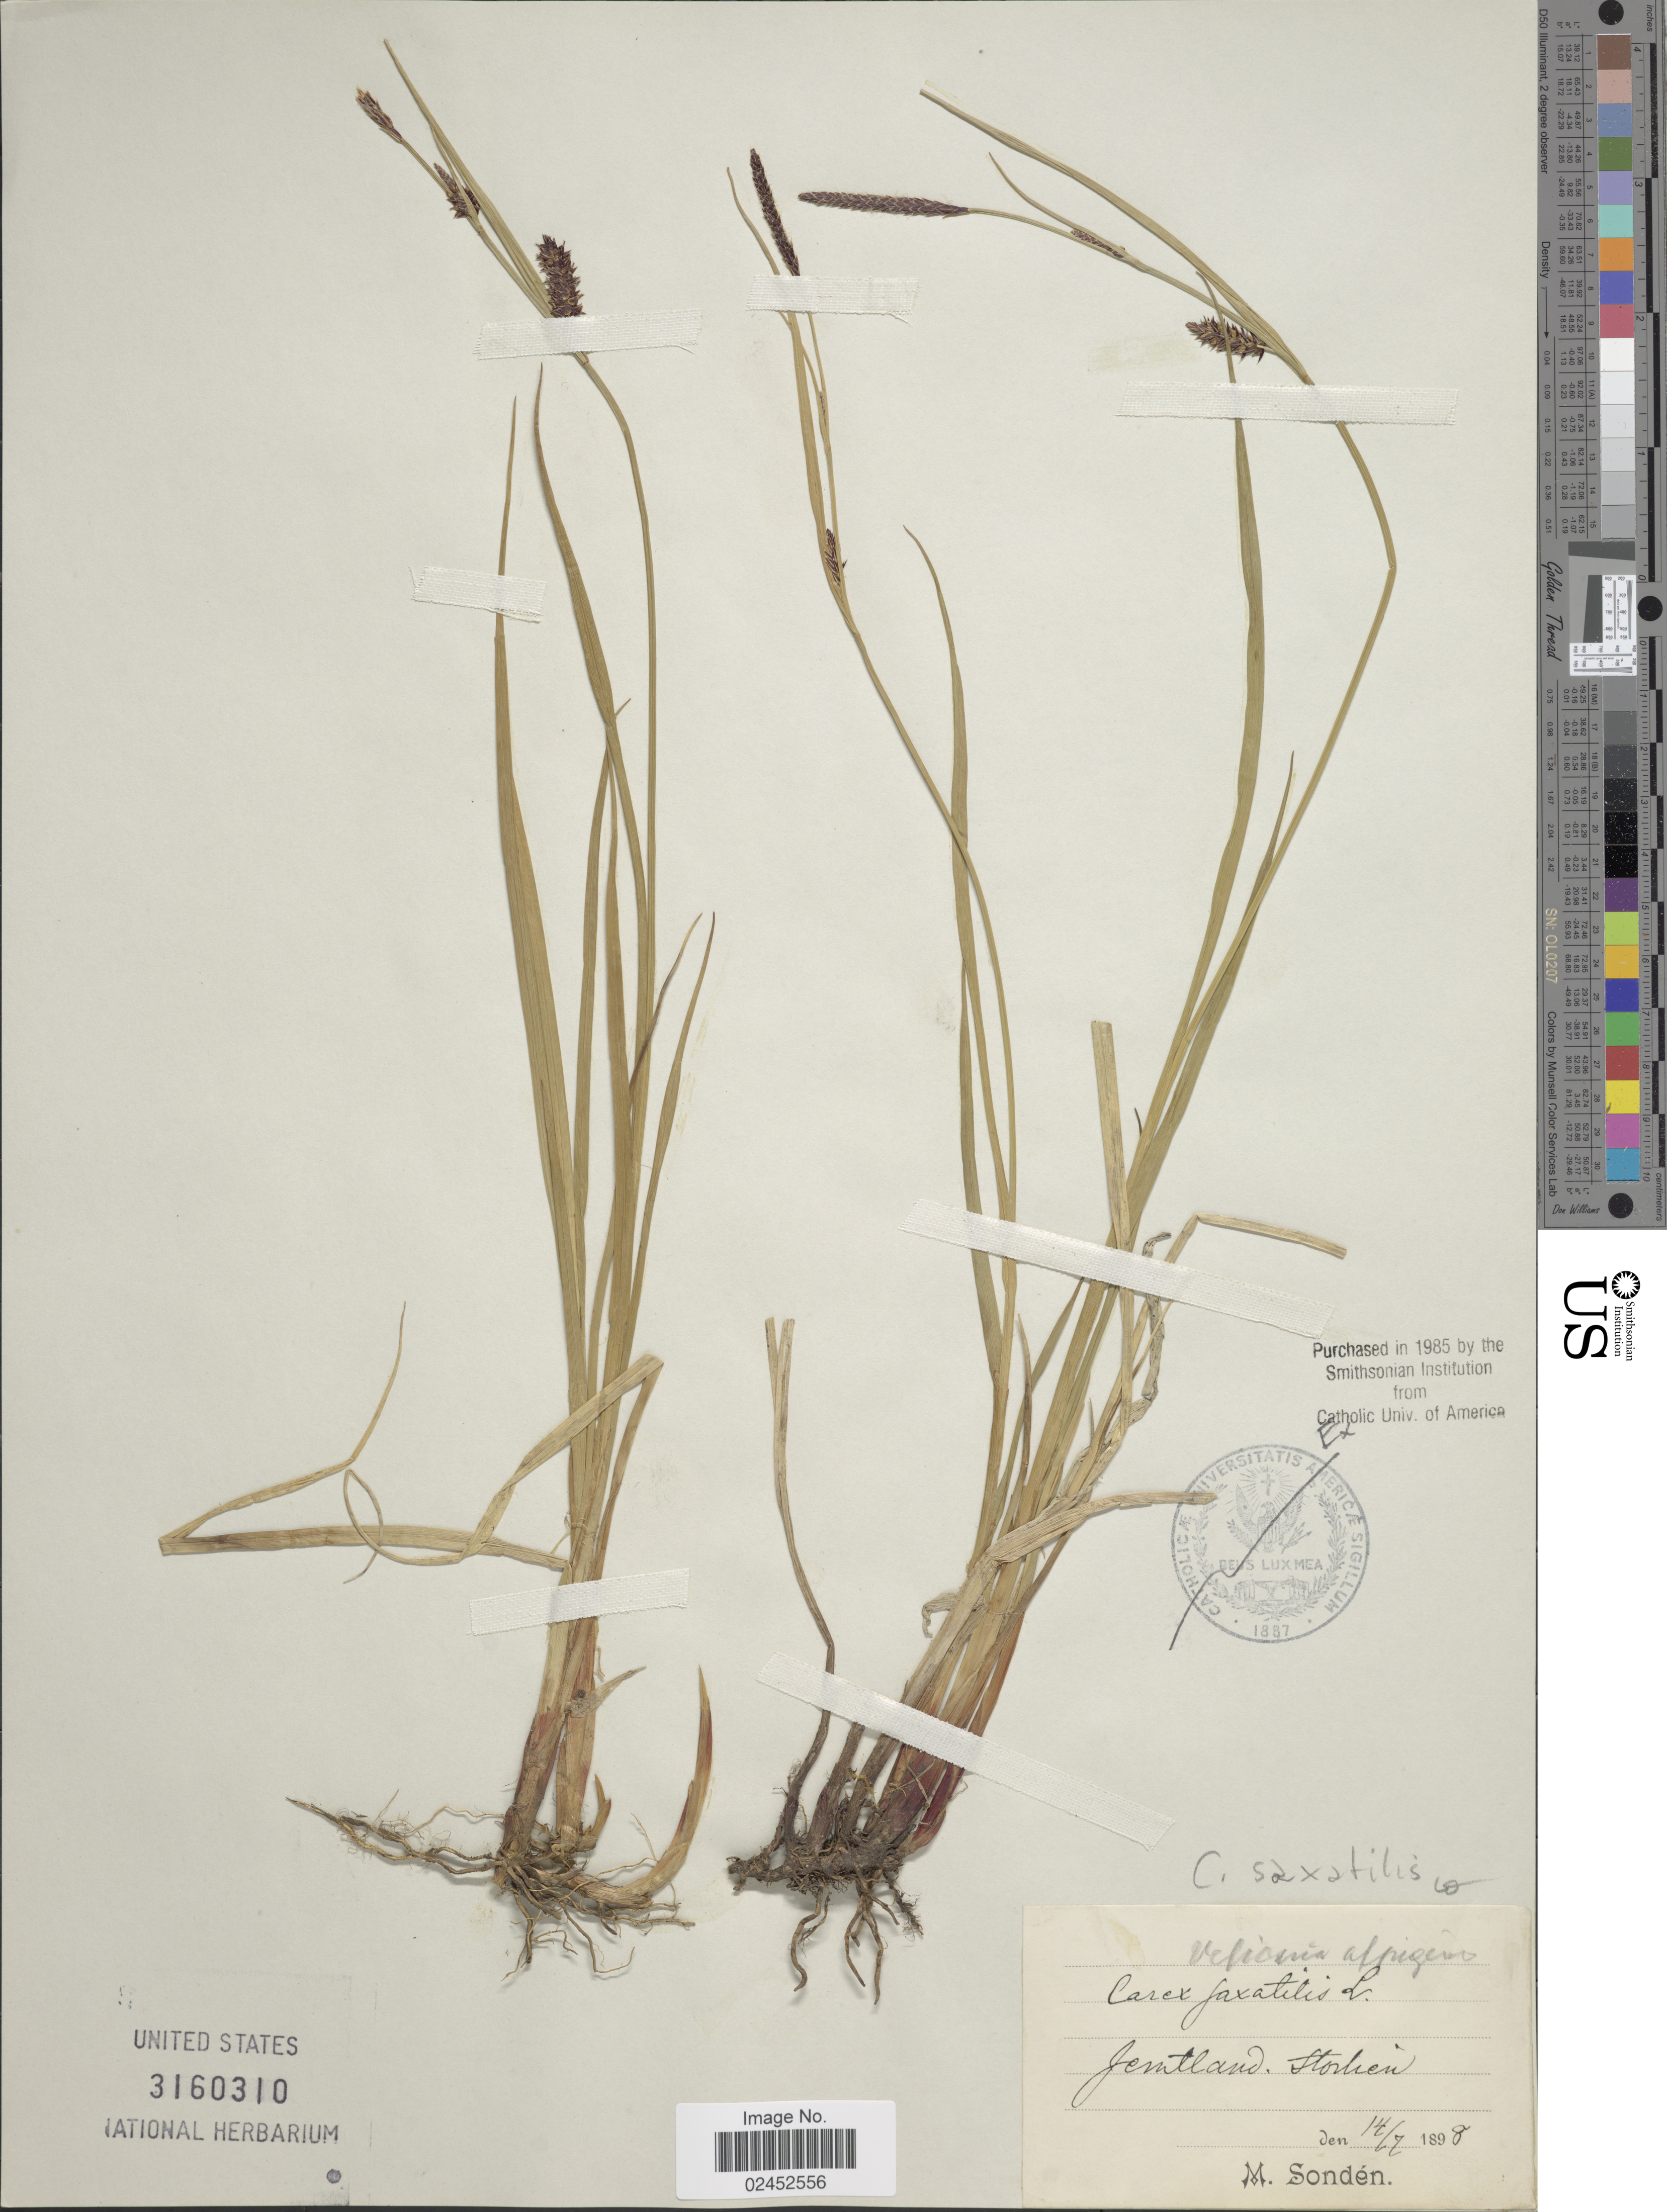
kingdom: Plantae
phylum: Tracheophyta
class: Liliopsida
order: Poales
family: Cyperaceae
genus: Carex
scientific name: Carex saxatilis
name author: L.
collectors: M. Sondén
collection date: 1898-07-14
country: Sweden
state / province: Jämtland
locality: Jemtland, Storlien.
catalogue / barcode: US 3160310